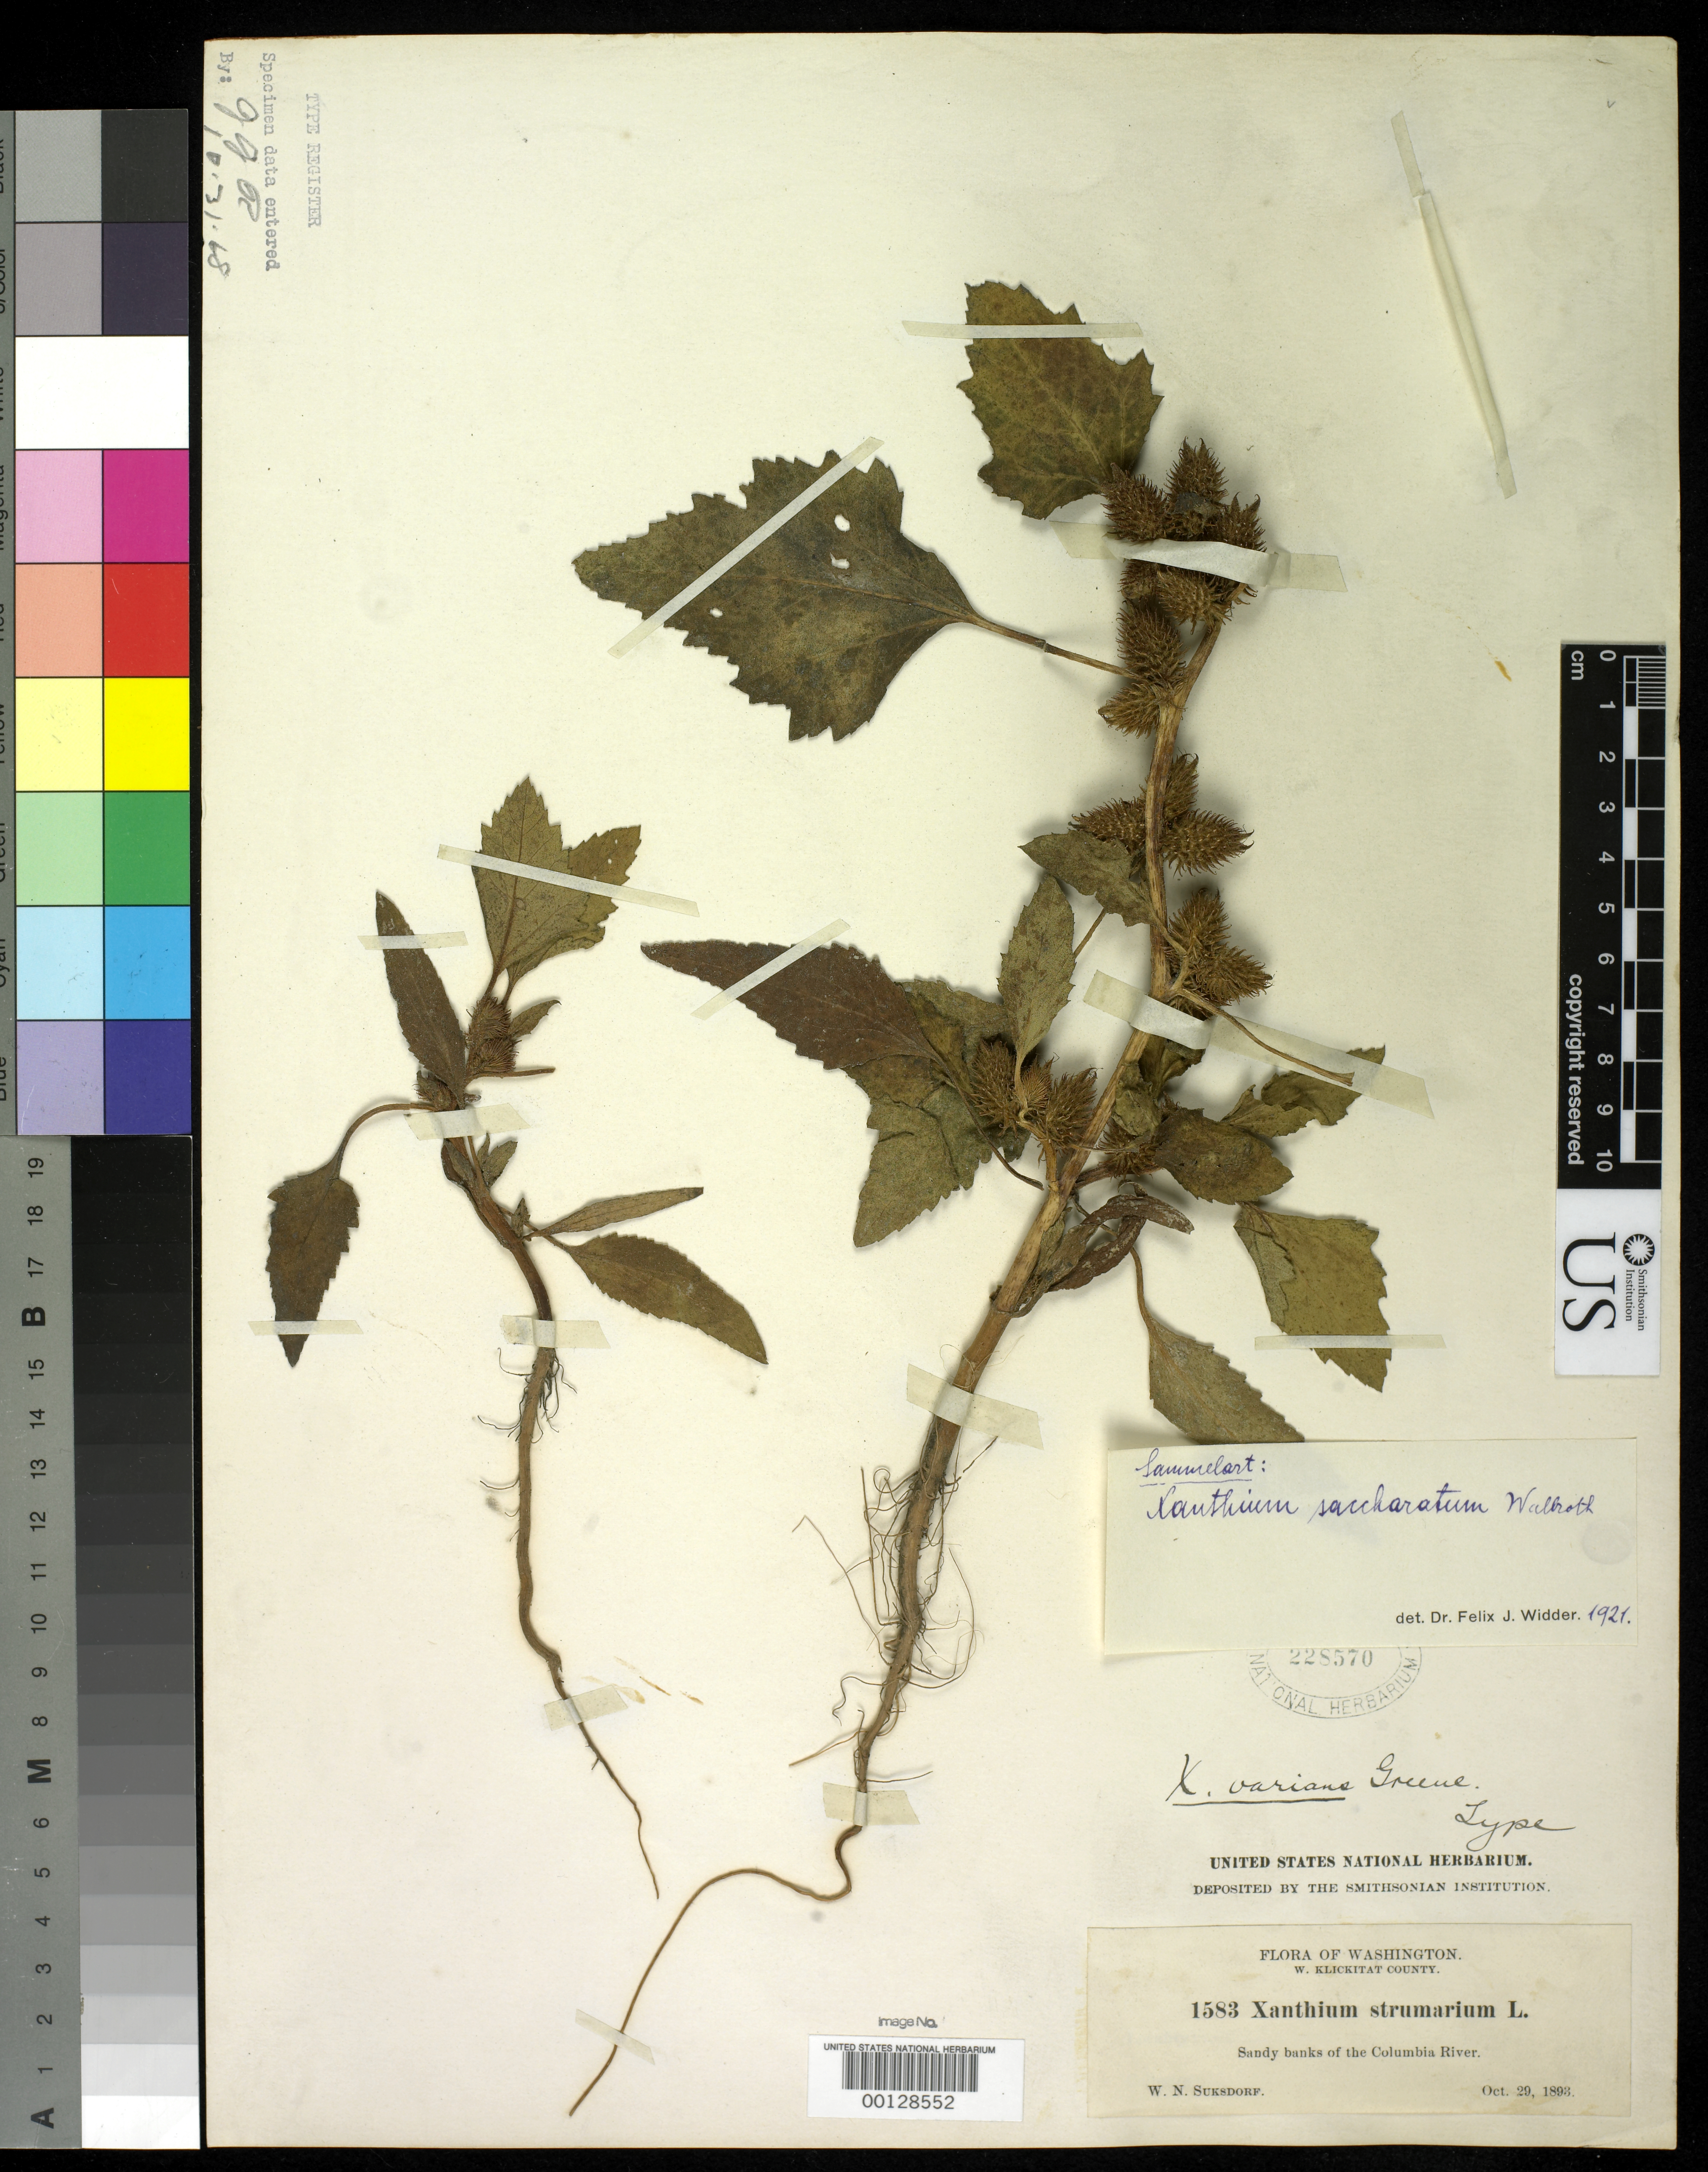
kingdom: Plantae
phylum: Tracheophyta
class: Magnoliopsida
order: Asterales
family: Asteraceae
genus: Xanthium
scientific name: Xanthium varians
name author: Greene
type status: Isotype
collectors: W. N. Suksdorf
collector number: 1583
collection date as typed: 29 Oct 1893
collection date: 1893-10-29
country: United States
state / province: Washington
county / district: Klickitat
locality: Colombia River.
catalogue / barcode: US 228570